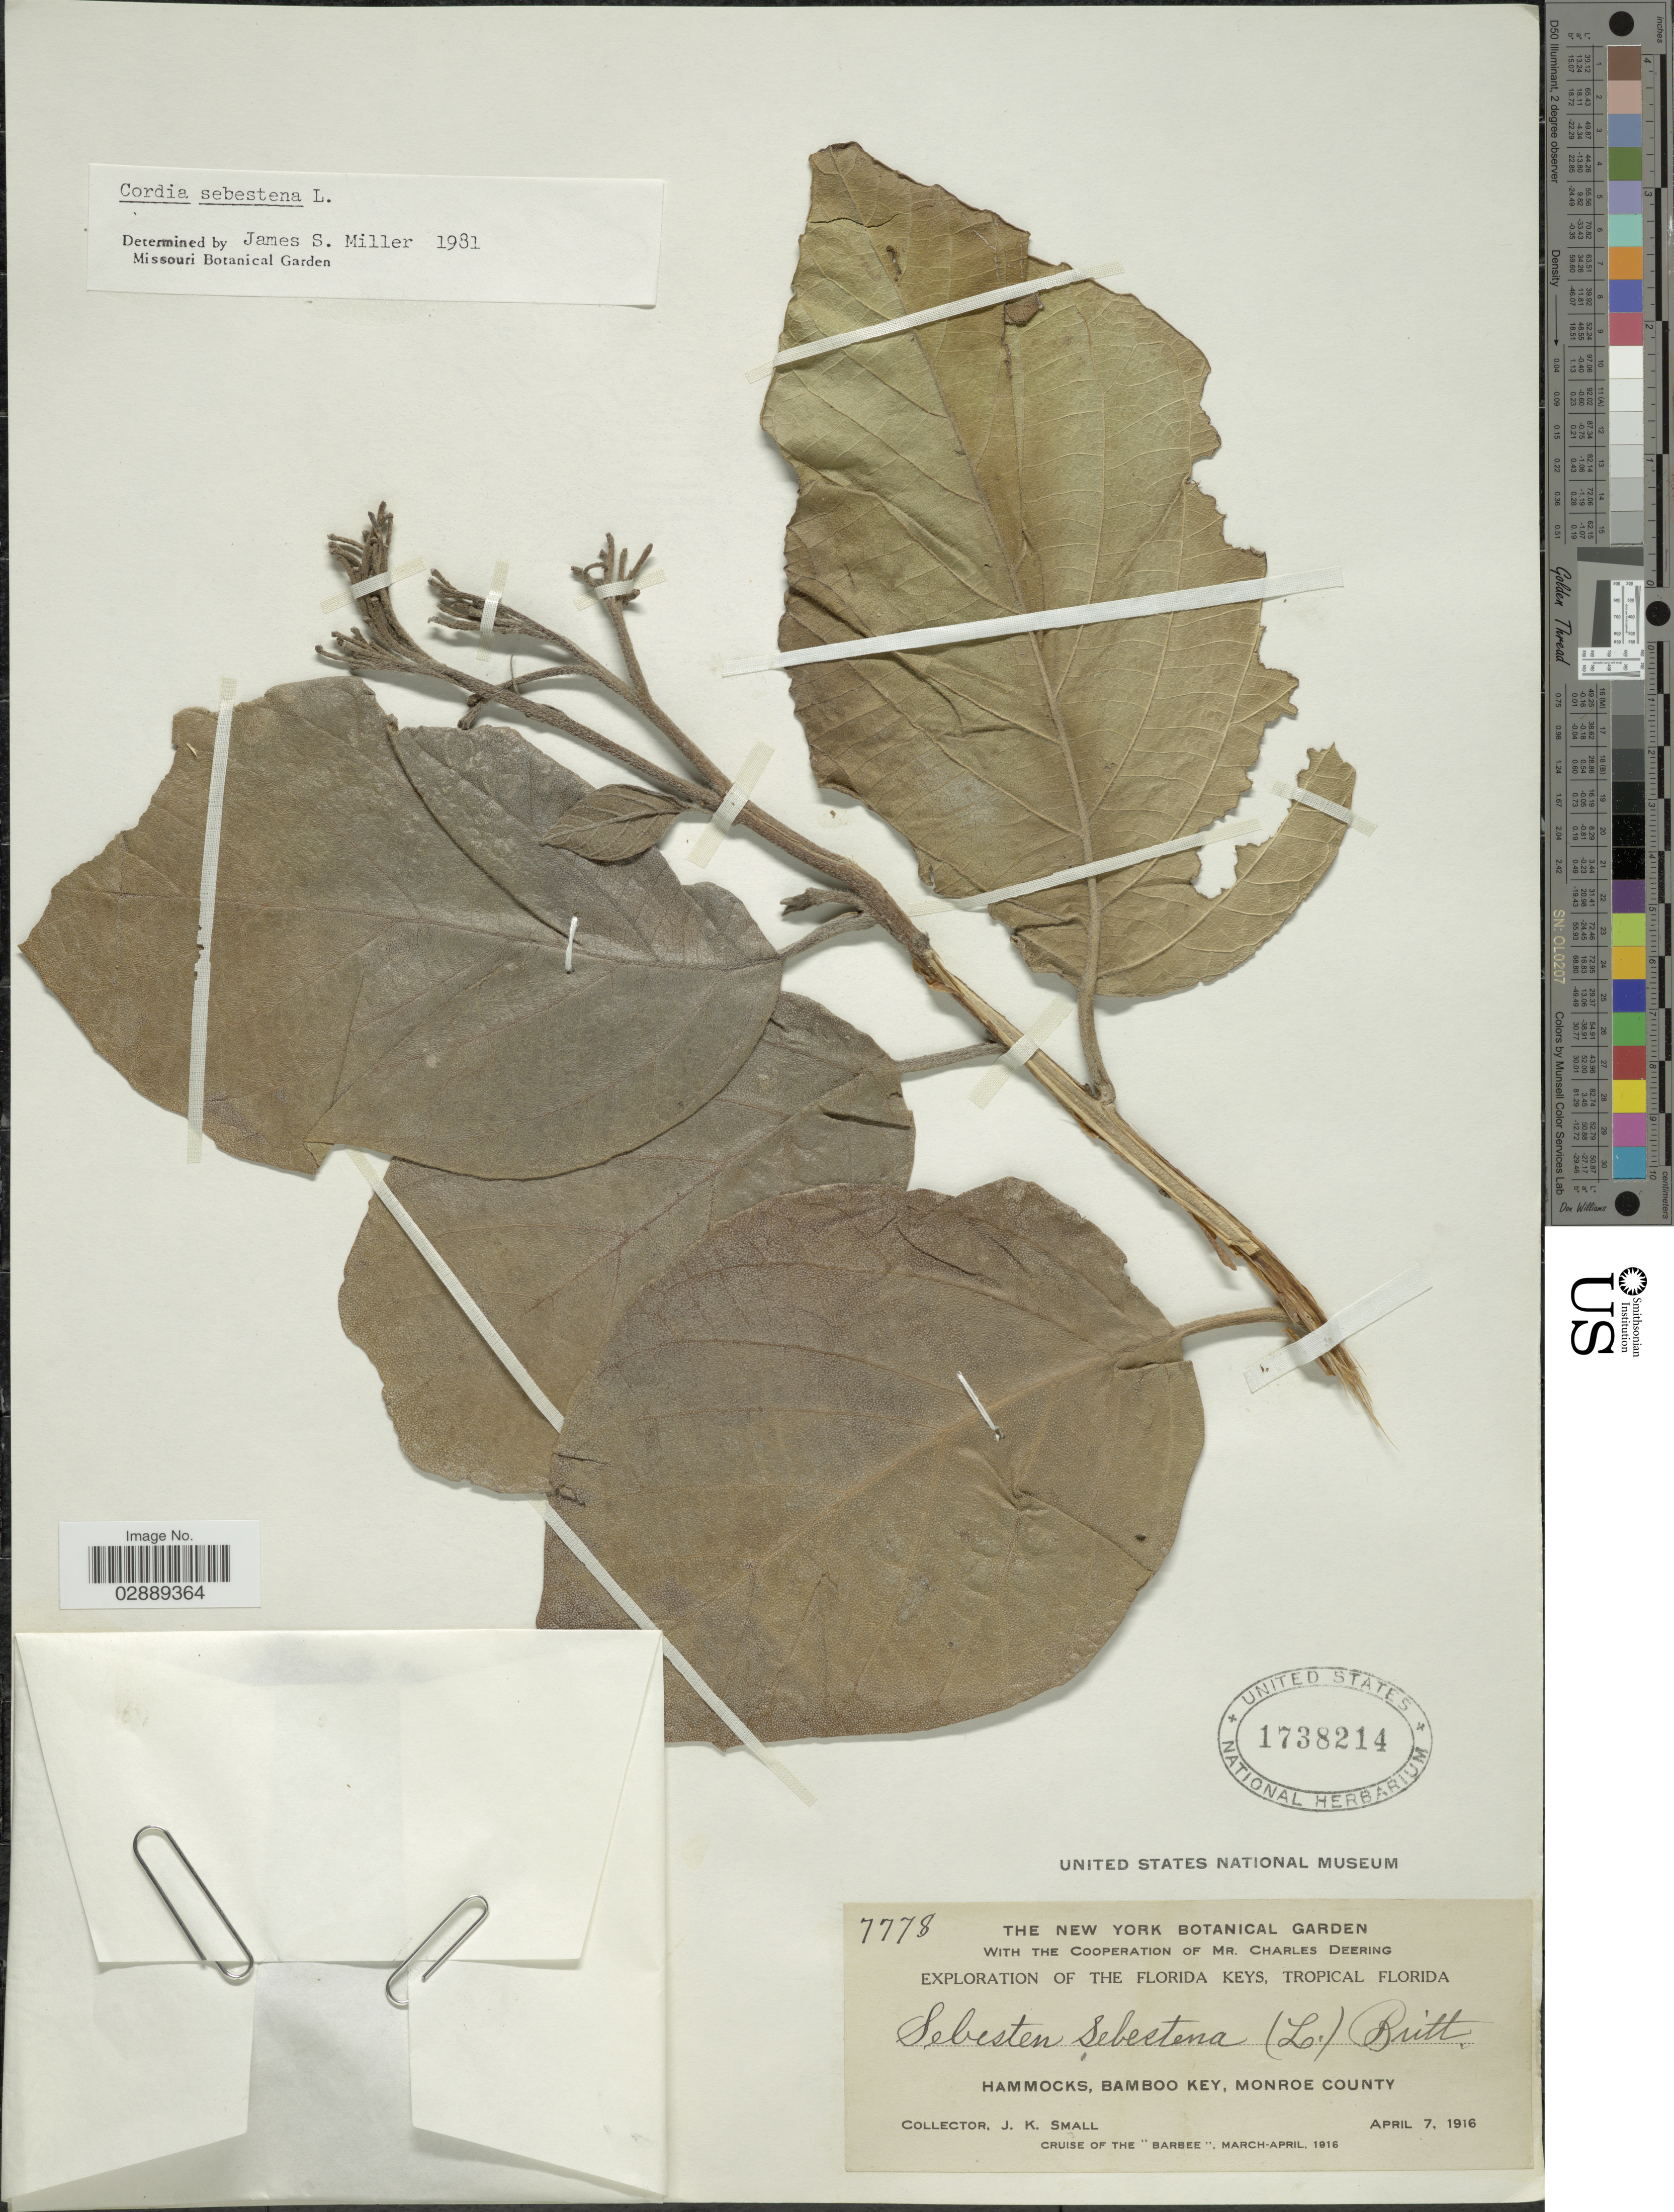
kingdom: Plantae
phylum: Tracheophyta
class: Magnoliopsida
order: Boraginales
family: Cordiaceae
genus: Cordia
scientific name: Cordia sebestena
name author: L.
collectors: J. K. Small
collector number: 7778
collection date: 1916-04-07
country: United States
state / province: Florida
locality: The Florida Keys, Tropical Florida. Hammocks, Bamboo Key, Monroe County.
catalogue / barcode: US 1738214